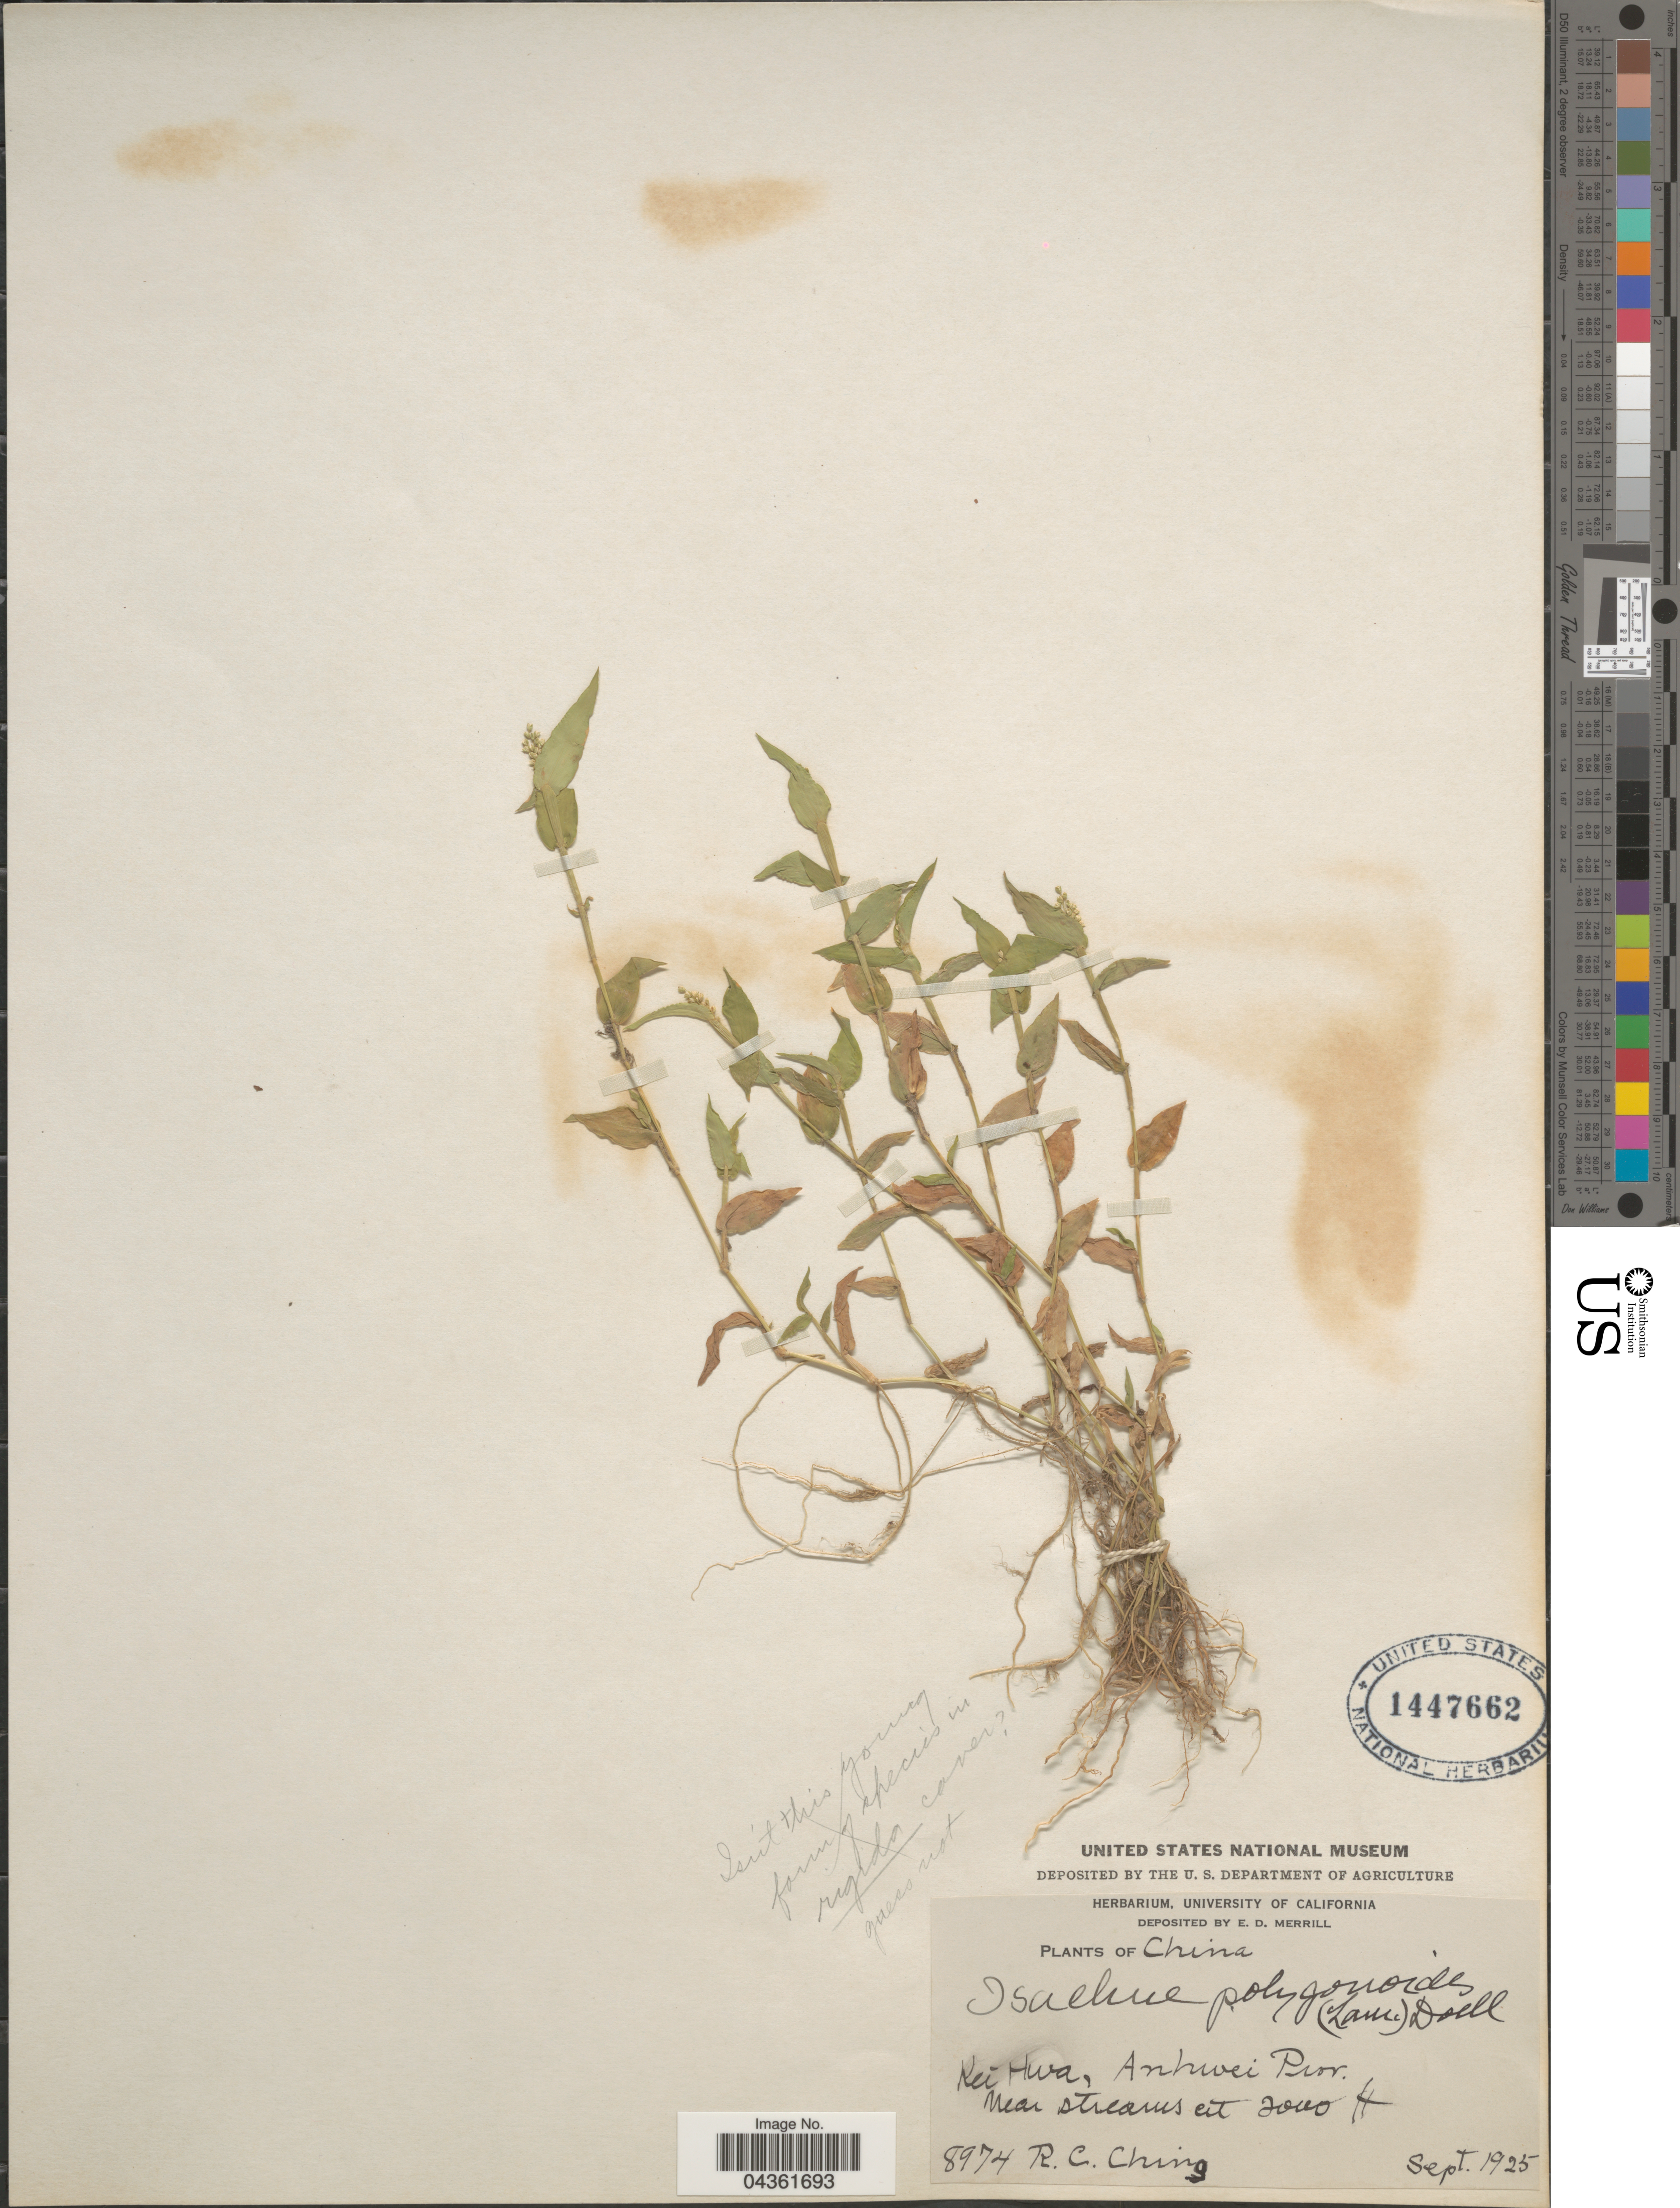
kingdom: Plantae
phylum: Tracheophyta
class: Liliopsida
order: Poales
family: Poaceae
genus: Isachne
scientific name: Isachne pulchella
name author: Roth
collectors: R. C. Ching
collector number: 8974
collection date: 1925-09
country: China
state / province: Anhui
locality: Kei Hwa, Anhwei Prov.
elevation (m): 610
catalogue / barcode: US 1447662